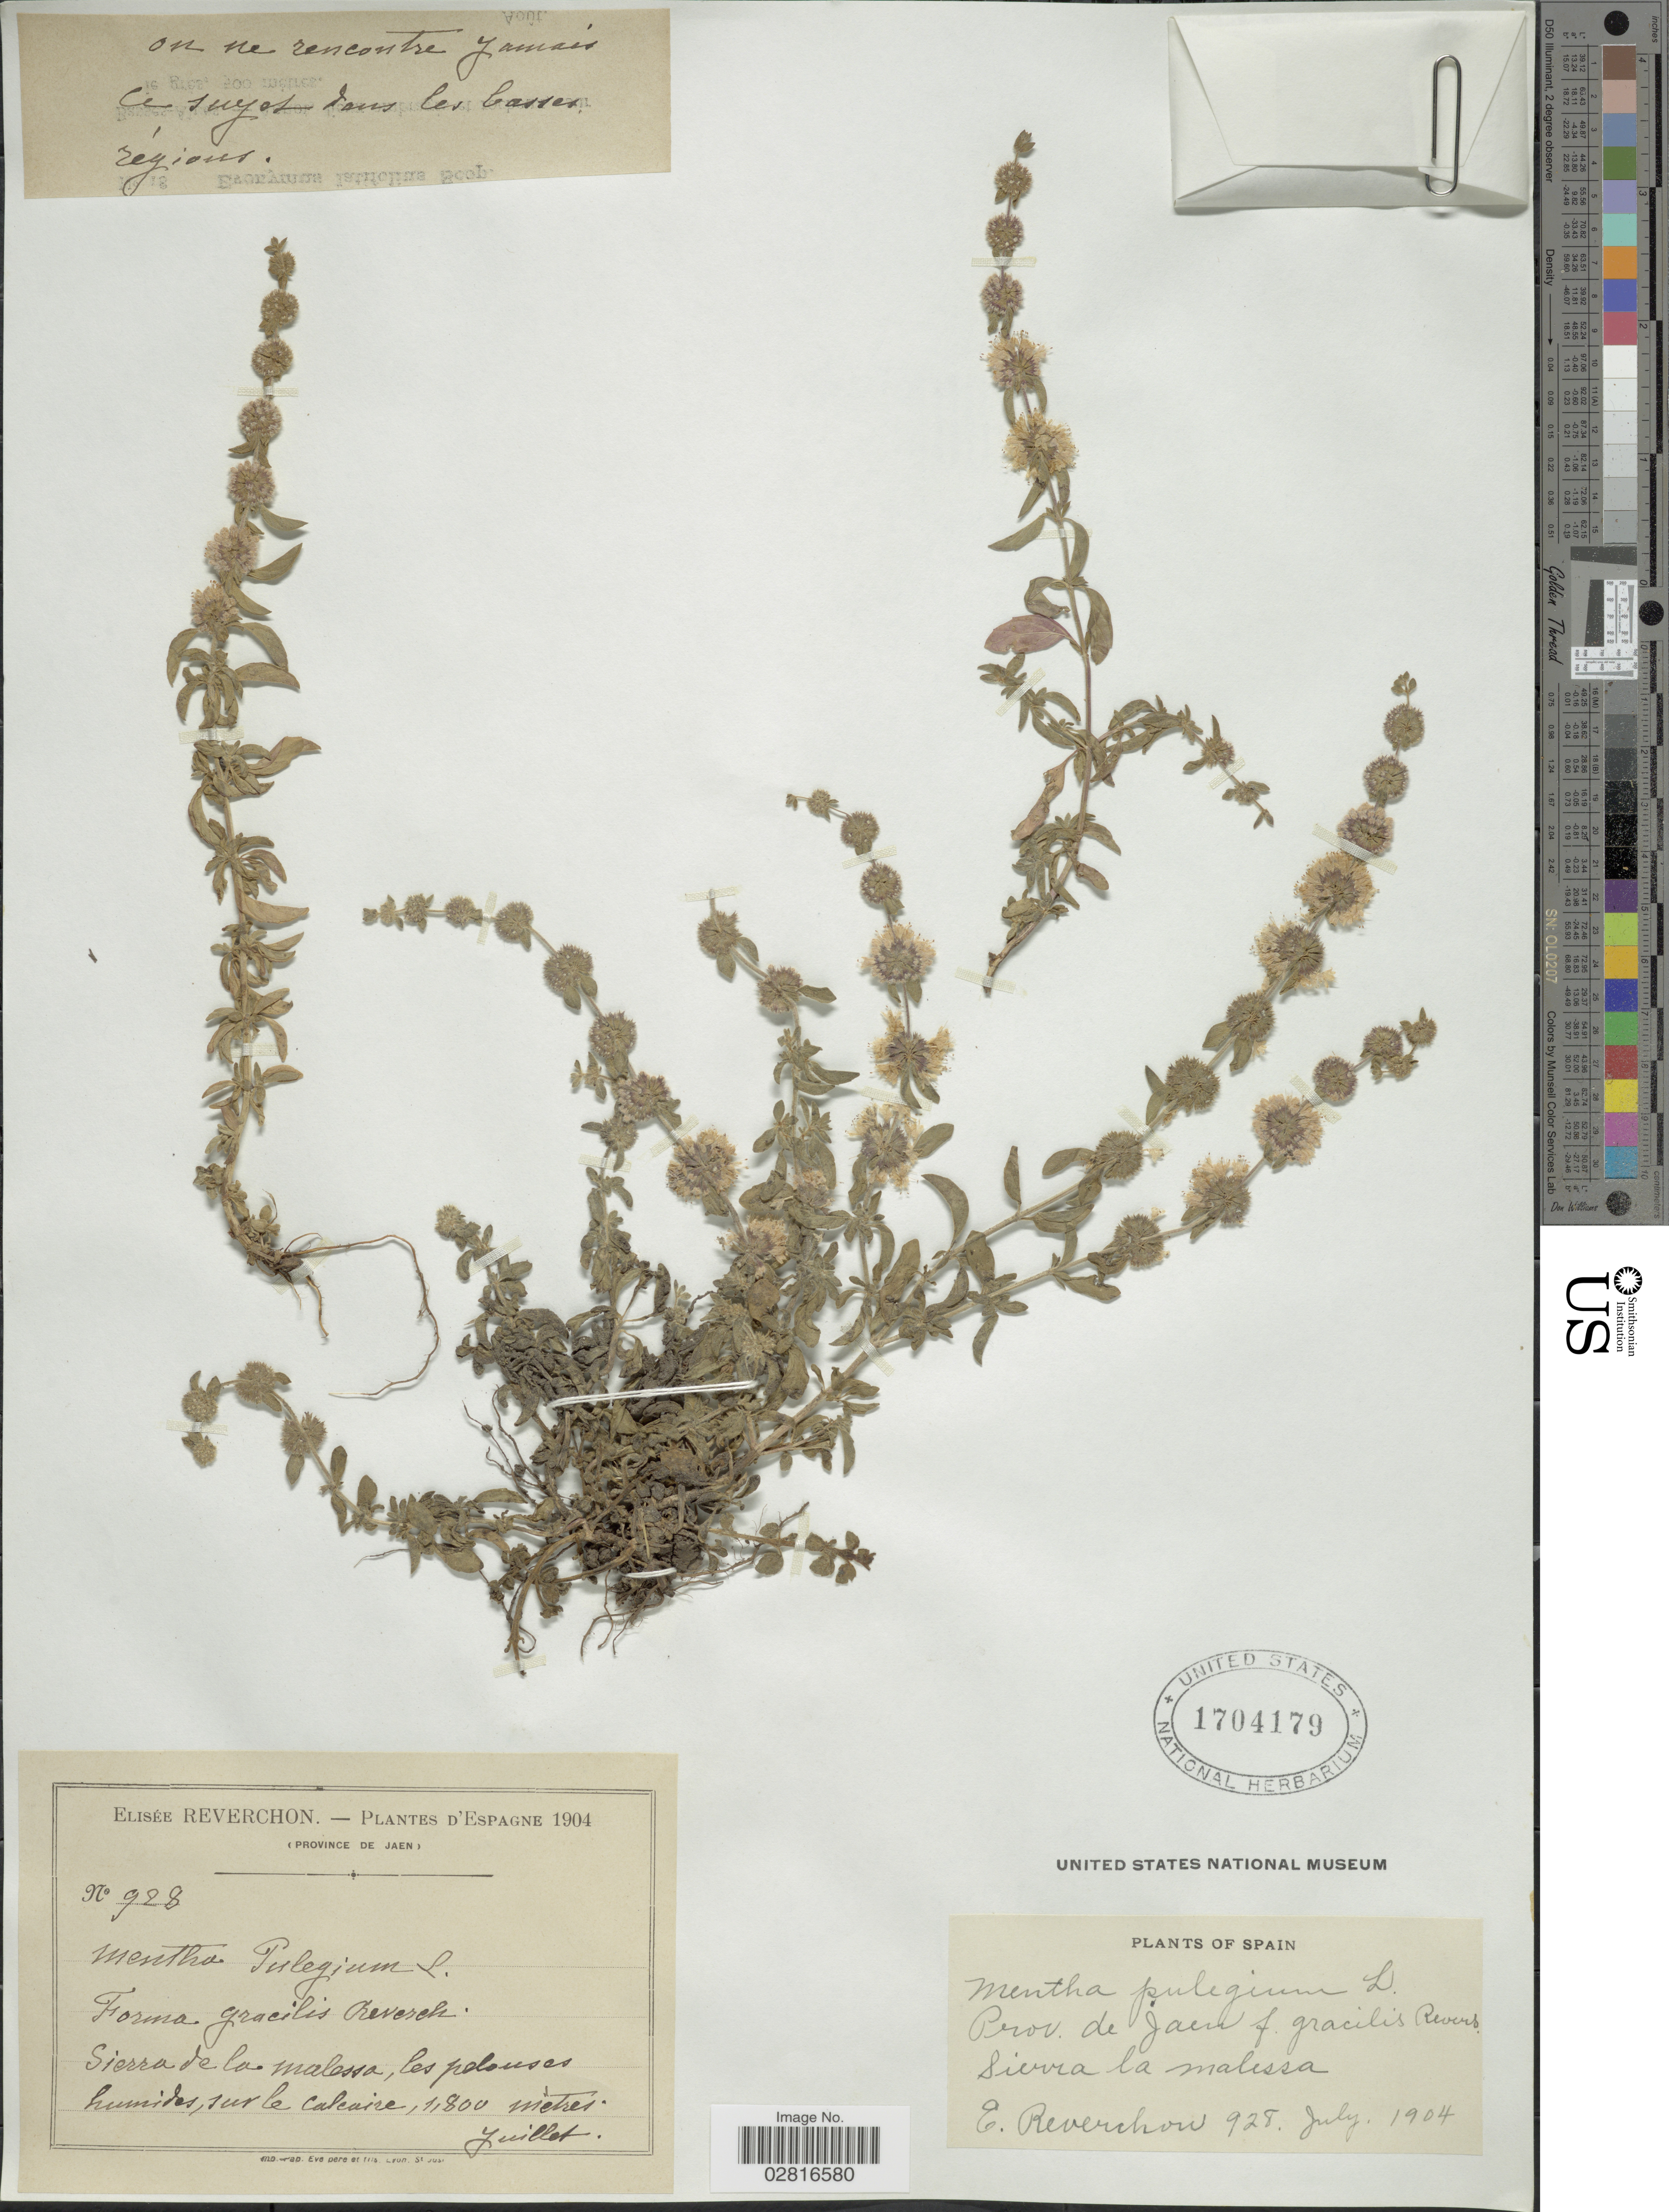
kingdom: Plantae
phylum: Tracheophyta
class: Magnoliopsida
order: Lamiales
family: Lamiaceae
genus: Mentha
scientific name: Mentha pulegium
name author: L.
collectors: E. Reverchon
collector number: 928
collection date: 1904-07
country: Spain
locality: Espagne. Province de Jaen. Sierra de la malessa.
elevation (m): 1800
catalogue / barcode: US 1704179